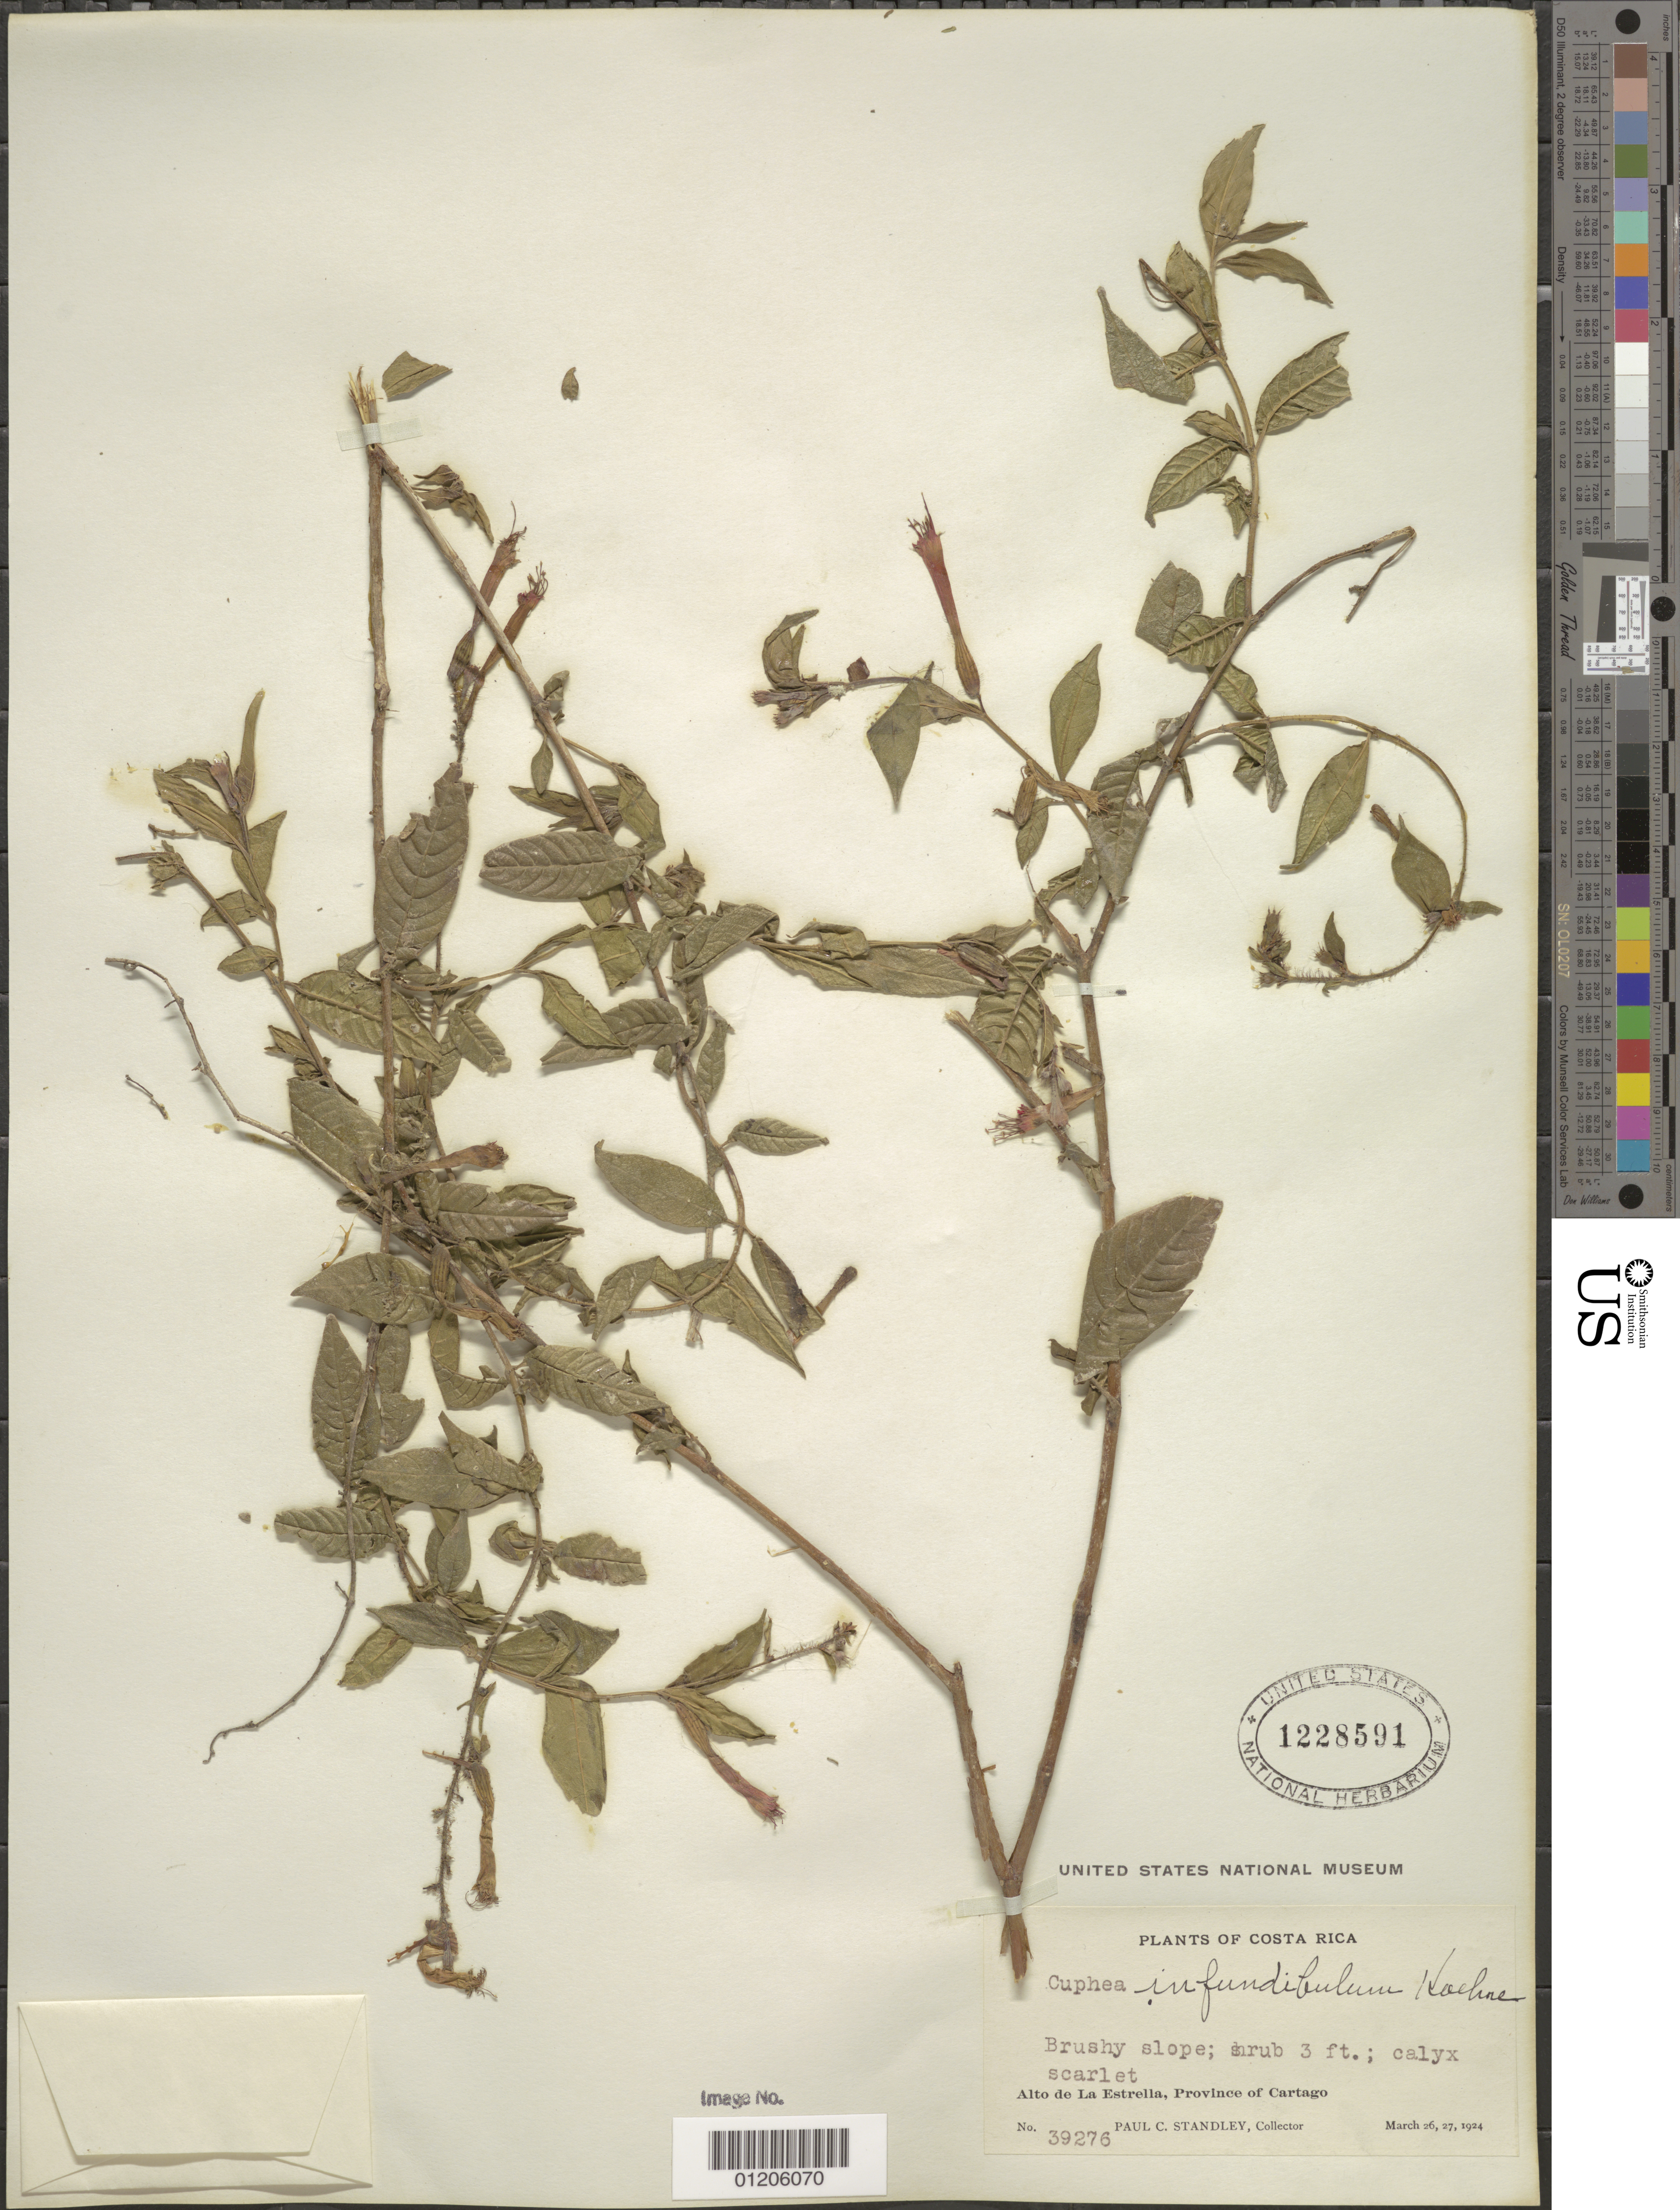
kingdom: Plantae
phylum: Tracheophyta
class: Magnoliopsida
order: Myrtales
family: Lythraceae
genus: Cuphea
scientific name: Cuphea infundibulum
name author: Koehne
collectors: P. C. Standley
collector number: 39276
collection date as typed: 26 Mar 1924 and 27 Mar 1924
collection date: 1924-03-26,1924-03-27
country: Costa Rica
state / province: Cartago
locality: Alto de La Estrella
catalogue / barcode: US 1228591